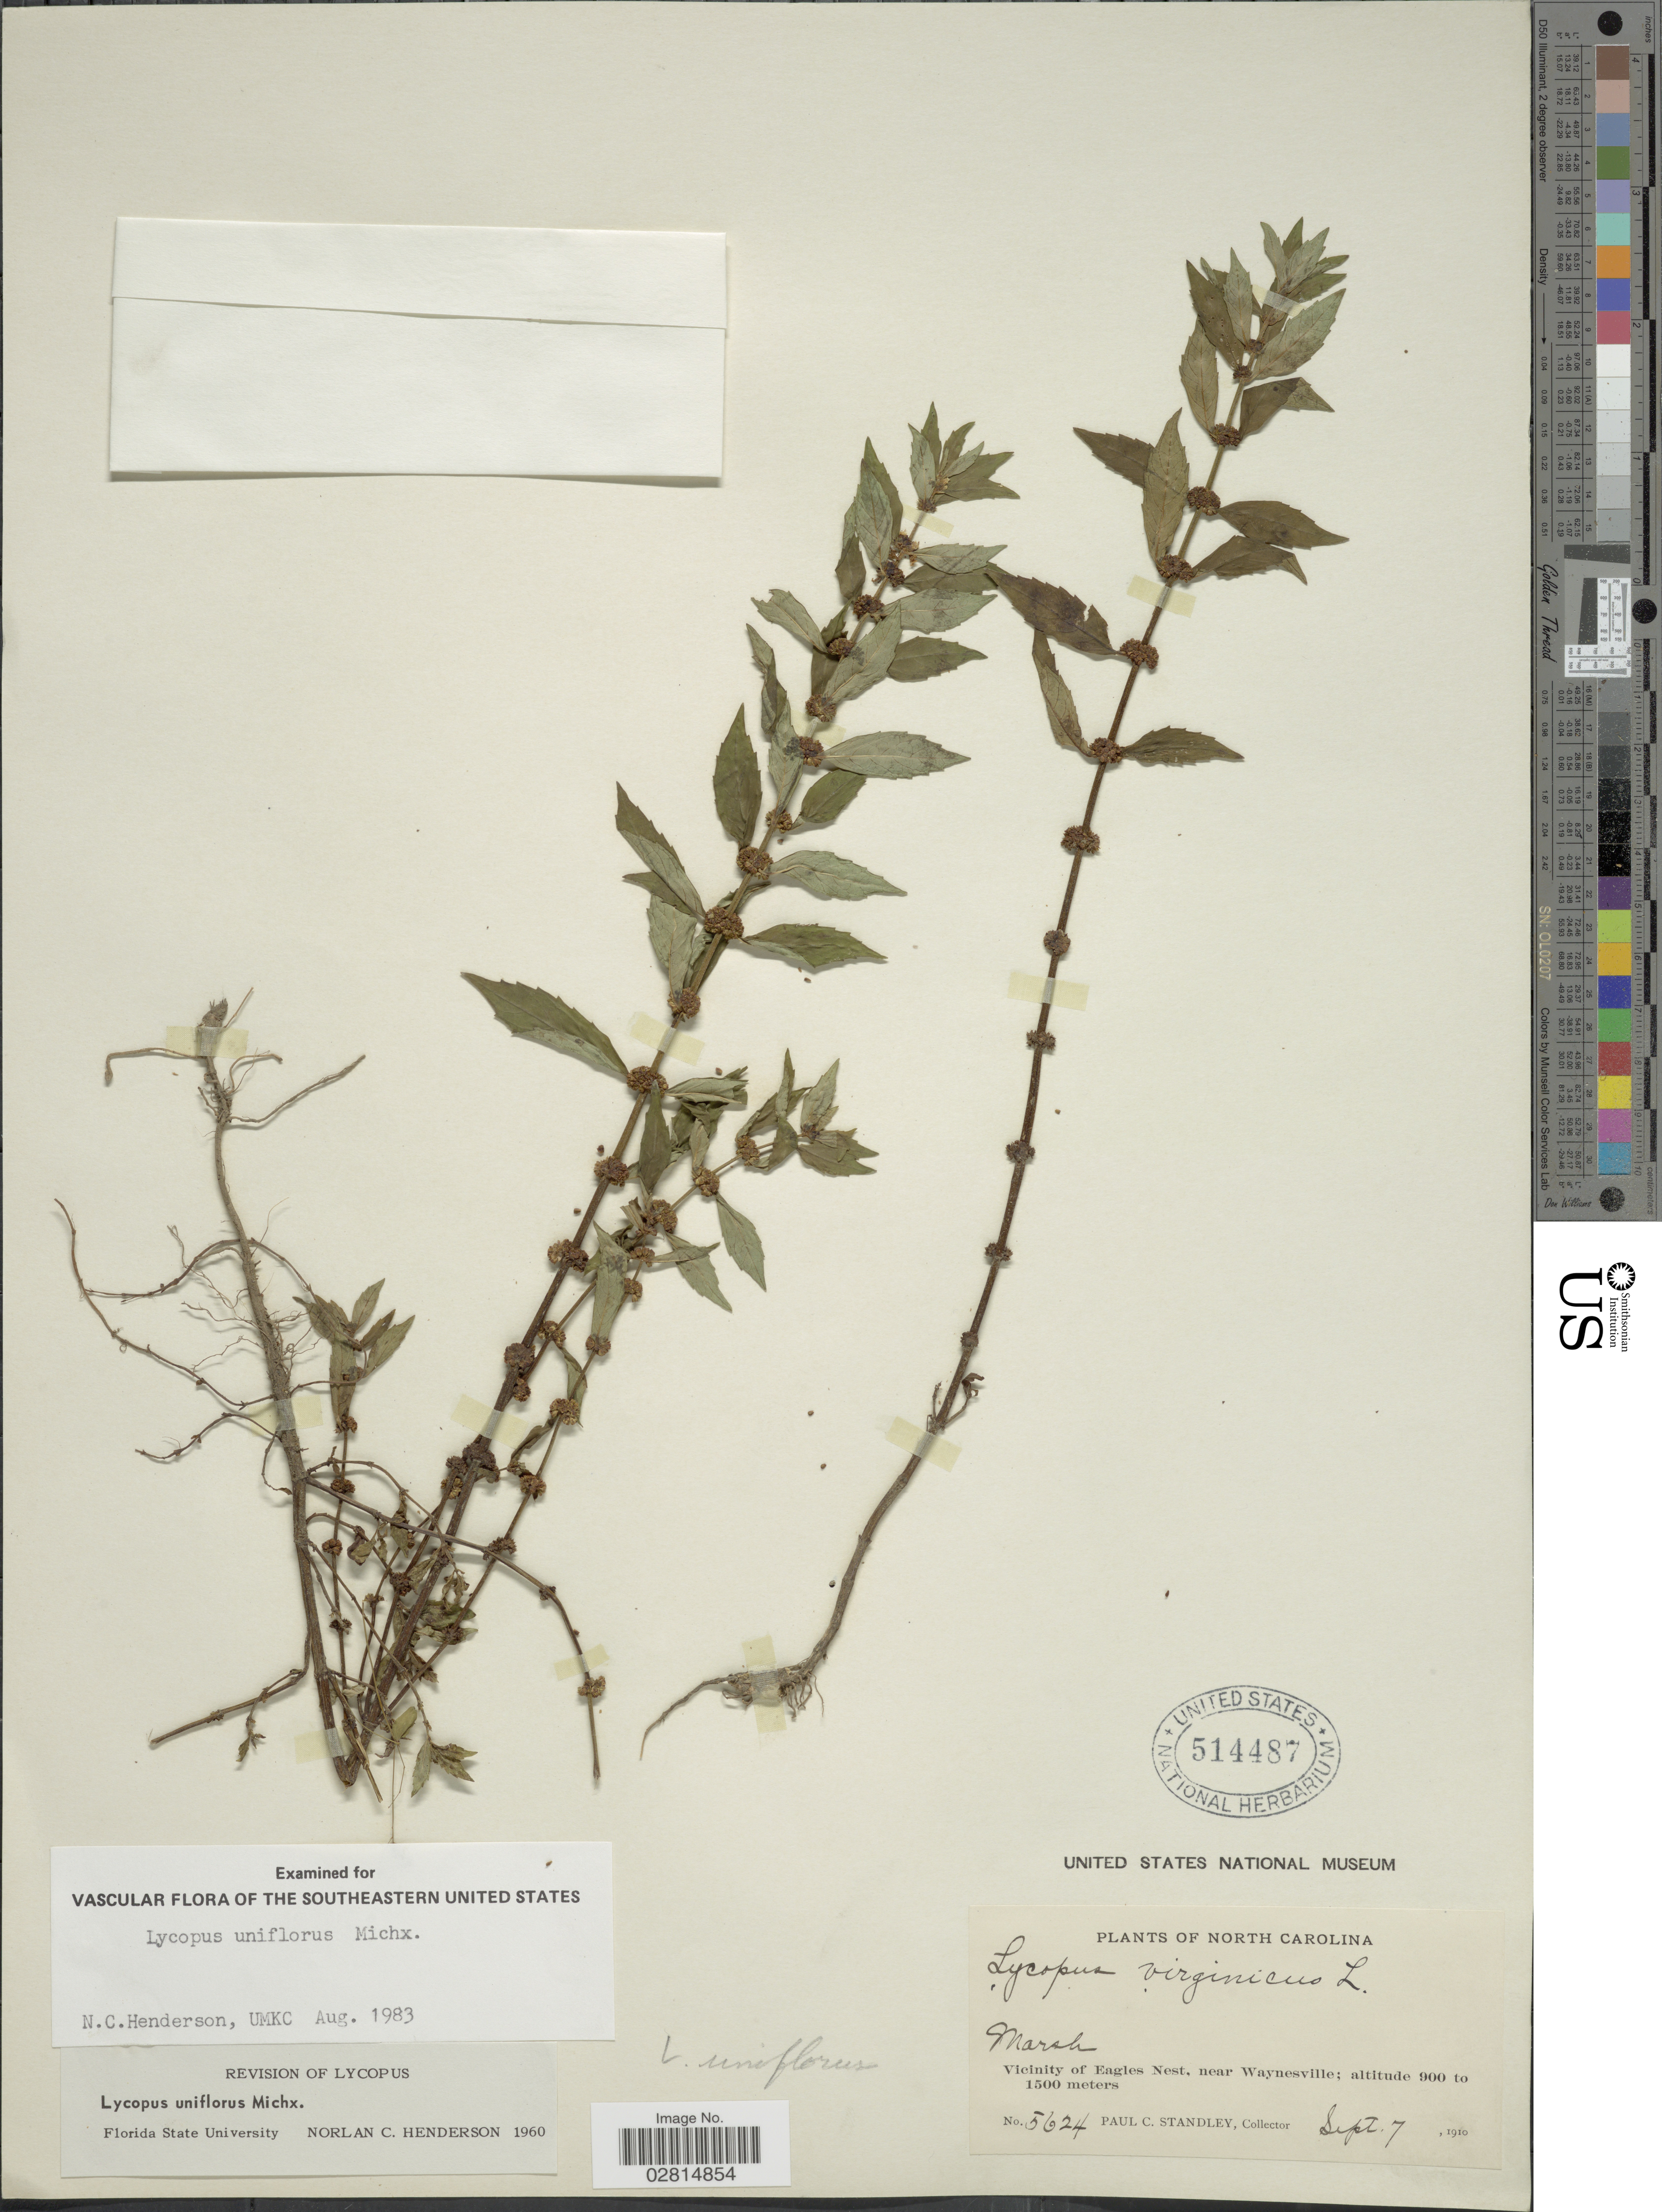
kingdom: Plantae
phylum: Tracheophyta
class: Magnoliopsida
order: Lamiales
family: Lamiaceae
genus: Lycopus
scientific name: Lycopus uniflorus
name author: Michx.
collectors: P. C. Standley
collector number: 5624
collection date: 1910-09-07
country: United States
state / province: North Carolina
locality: Vicinity of Eagles Nest, near Waynesville.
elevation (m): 900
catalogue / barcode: US 514487